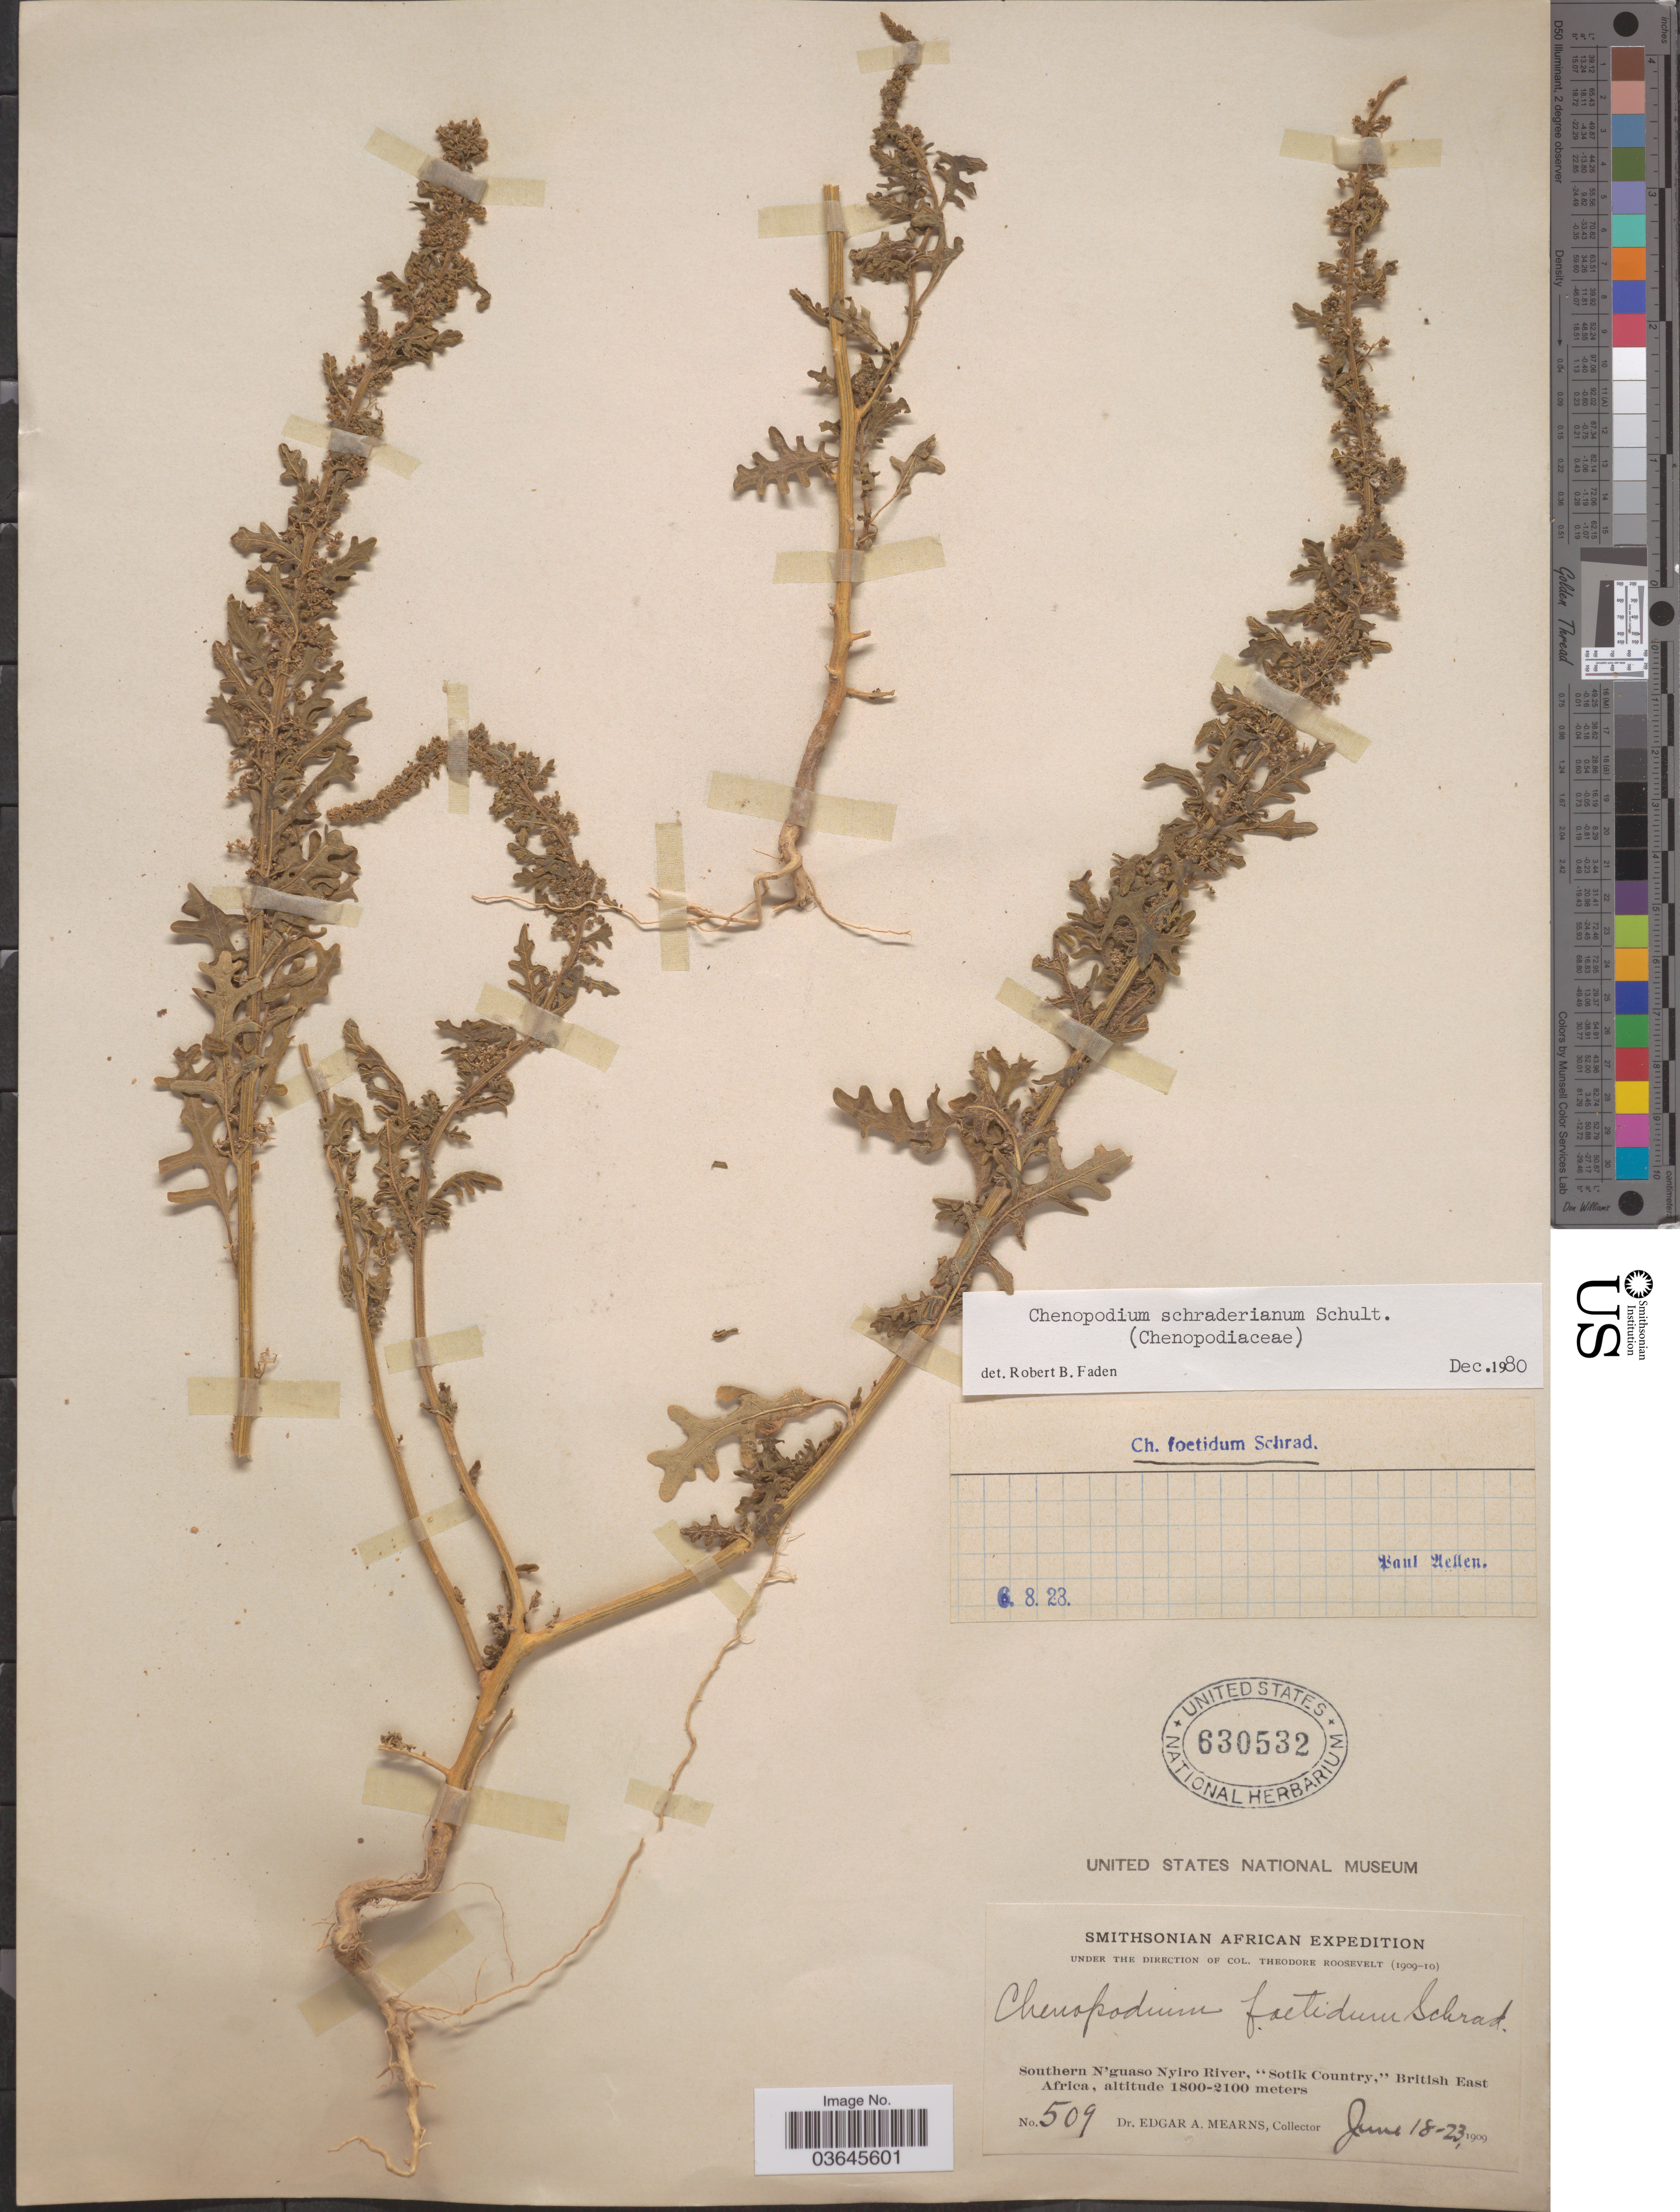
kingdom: Plantae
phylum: Tracheophyta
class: Magnoliopsida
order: Caryophyllales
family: Amaranthaceae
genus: Chenopodium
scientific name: Chenopodium schraderianum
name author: Schult.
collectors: E. A. Mearns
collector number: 509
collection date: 1909-06-18/1909-06-23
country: Kenya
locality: Southern N'guaso Nyiro River, "Sotik Country," British East Africa.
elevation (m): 1800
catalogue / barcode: US 630532